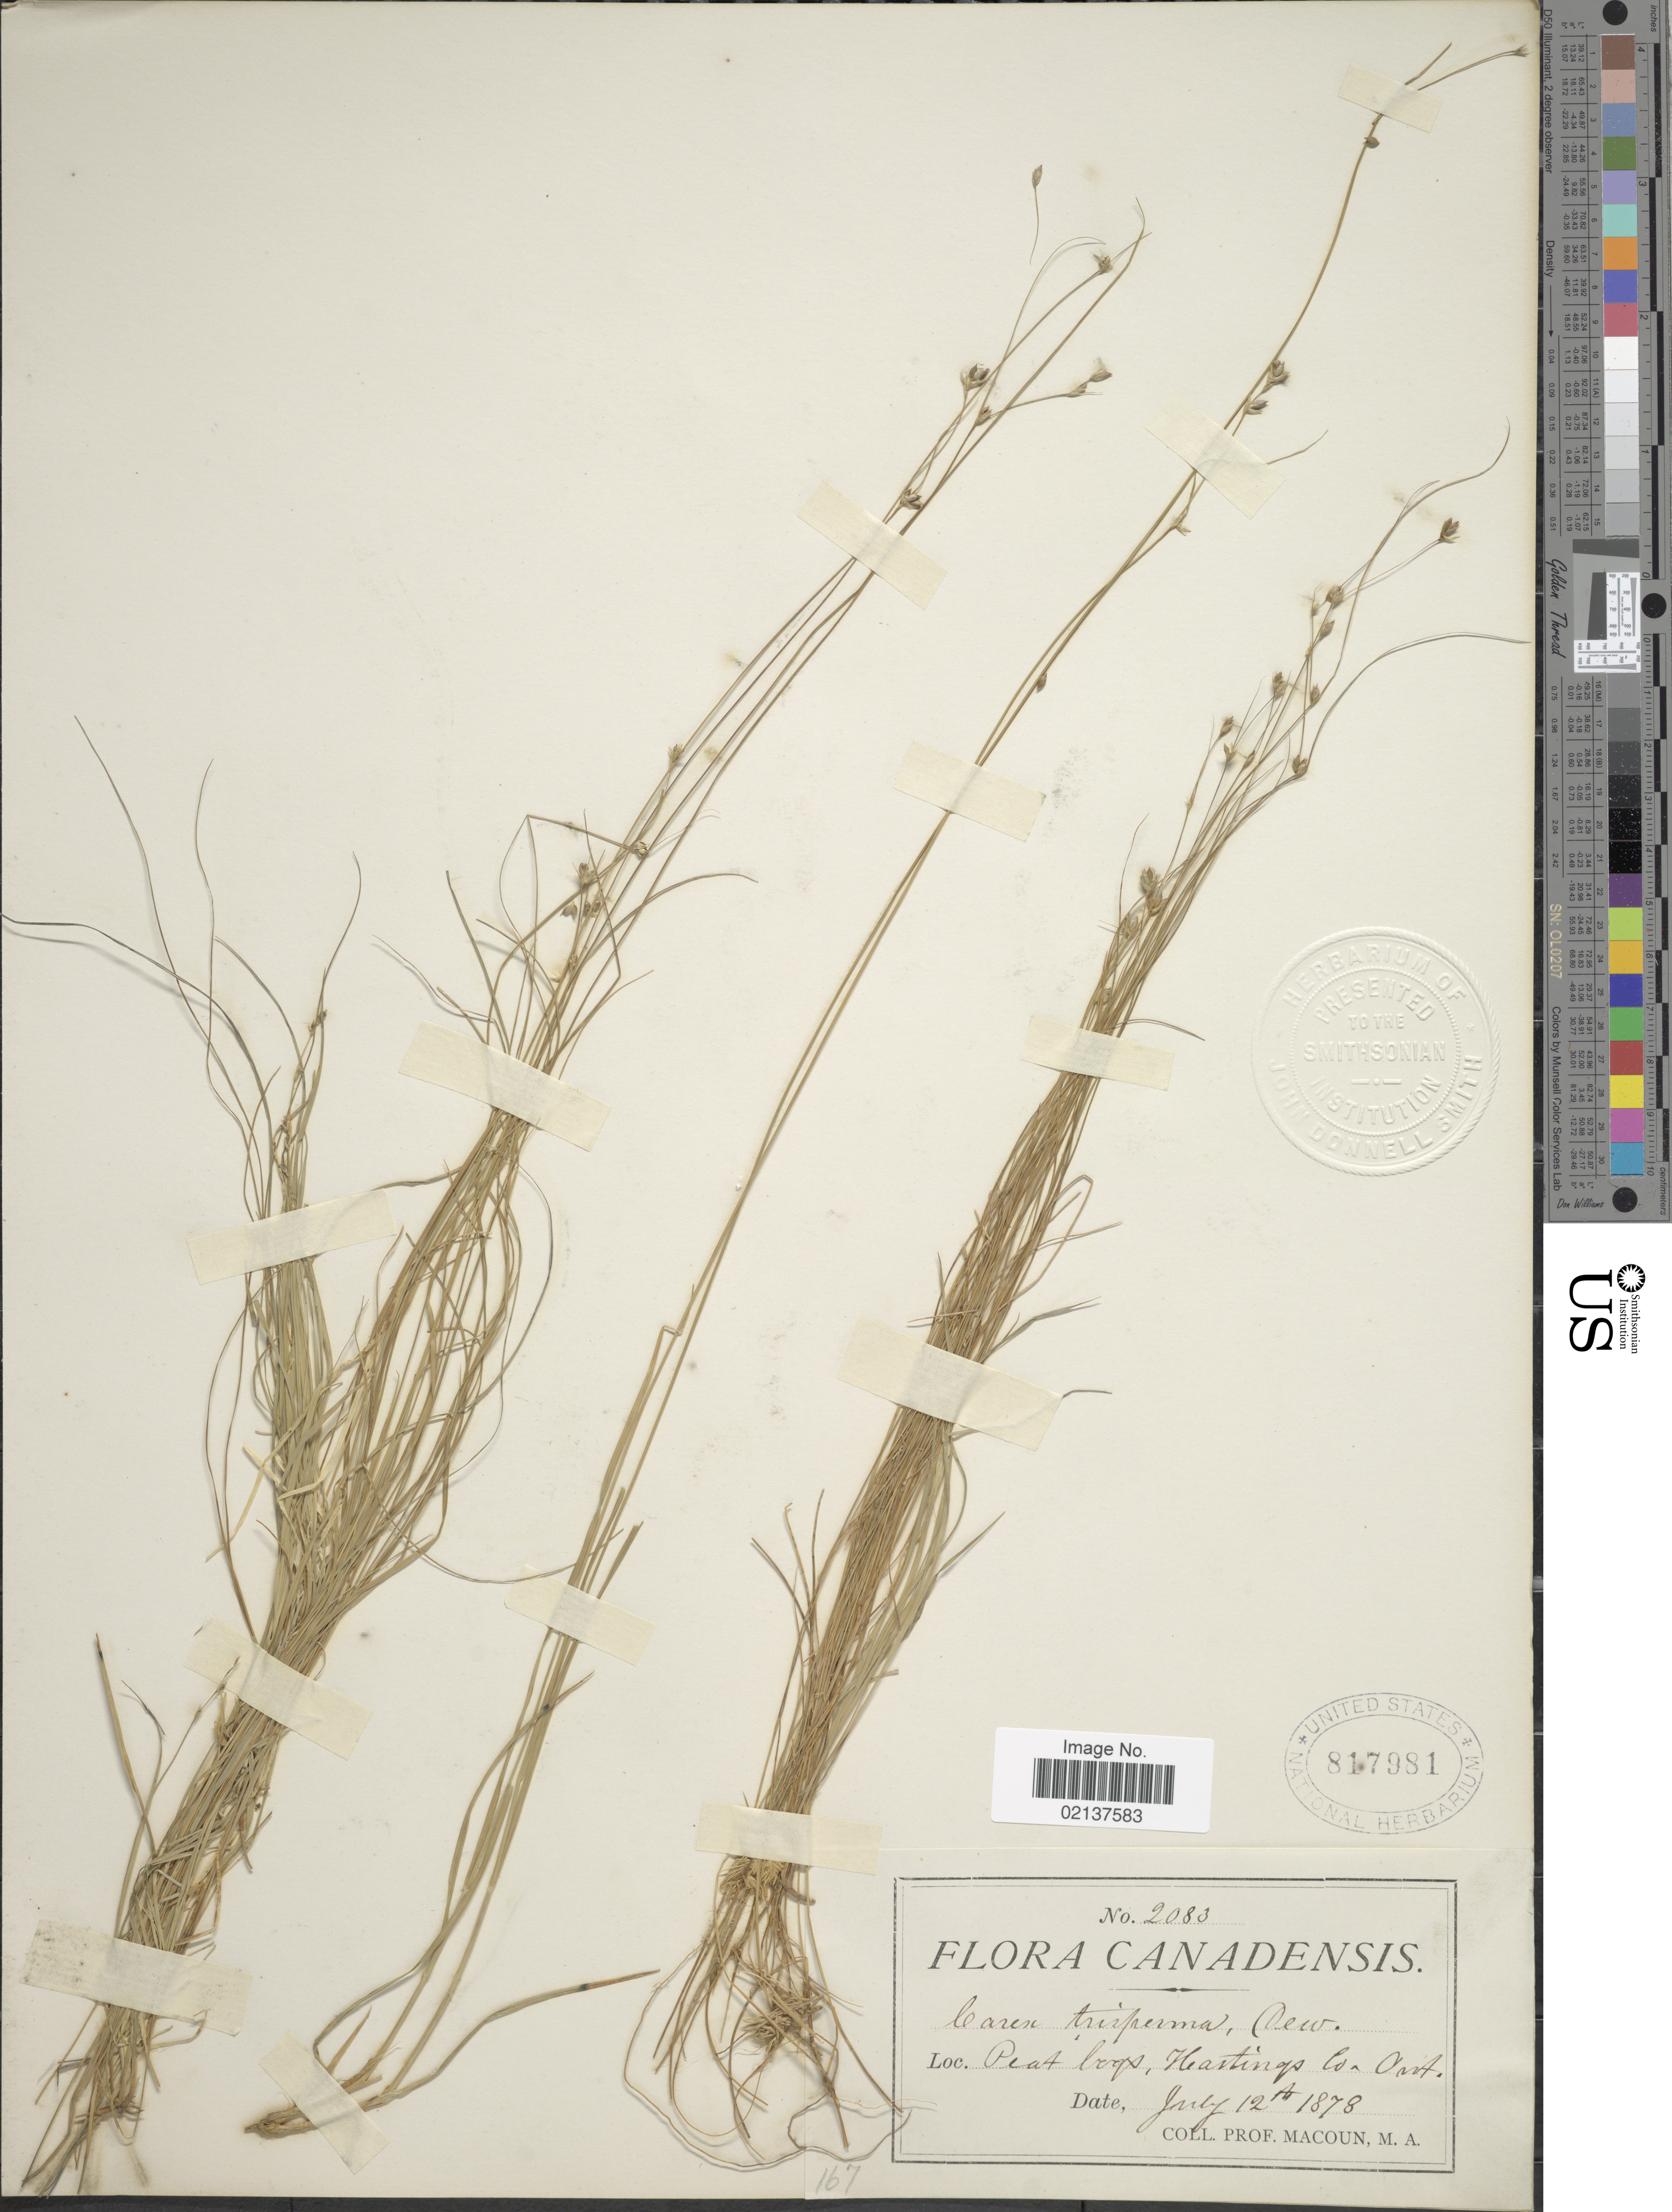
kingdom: Plantae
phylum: Tracheophyta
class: Liliopsida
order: Poales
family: Cyperaceae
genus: Carex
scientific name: Carex trisperma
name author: Dewey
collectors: -- Macoun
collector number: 2083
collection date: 1878-07-12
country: Canada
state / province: Ontario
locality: Peat bogs, Hastings Co, Ont.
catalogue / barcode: US 817981